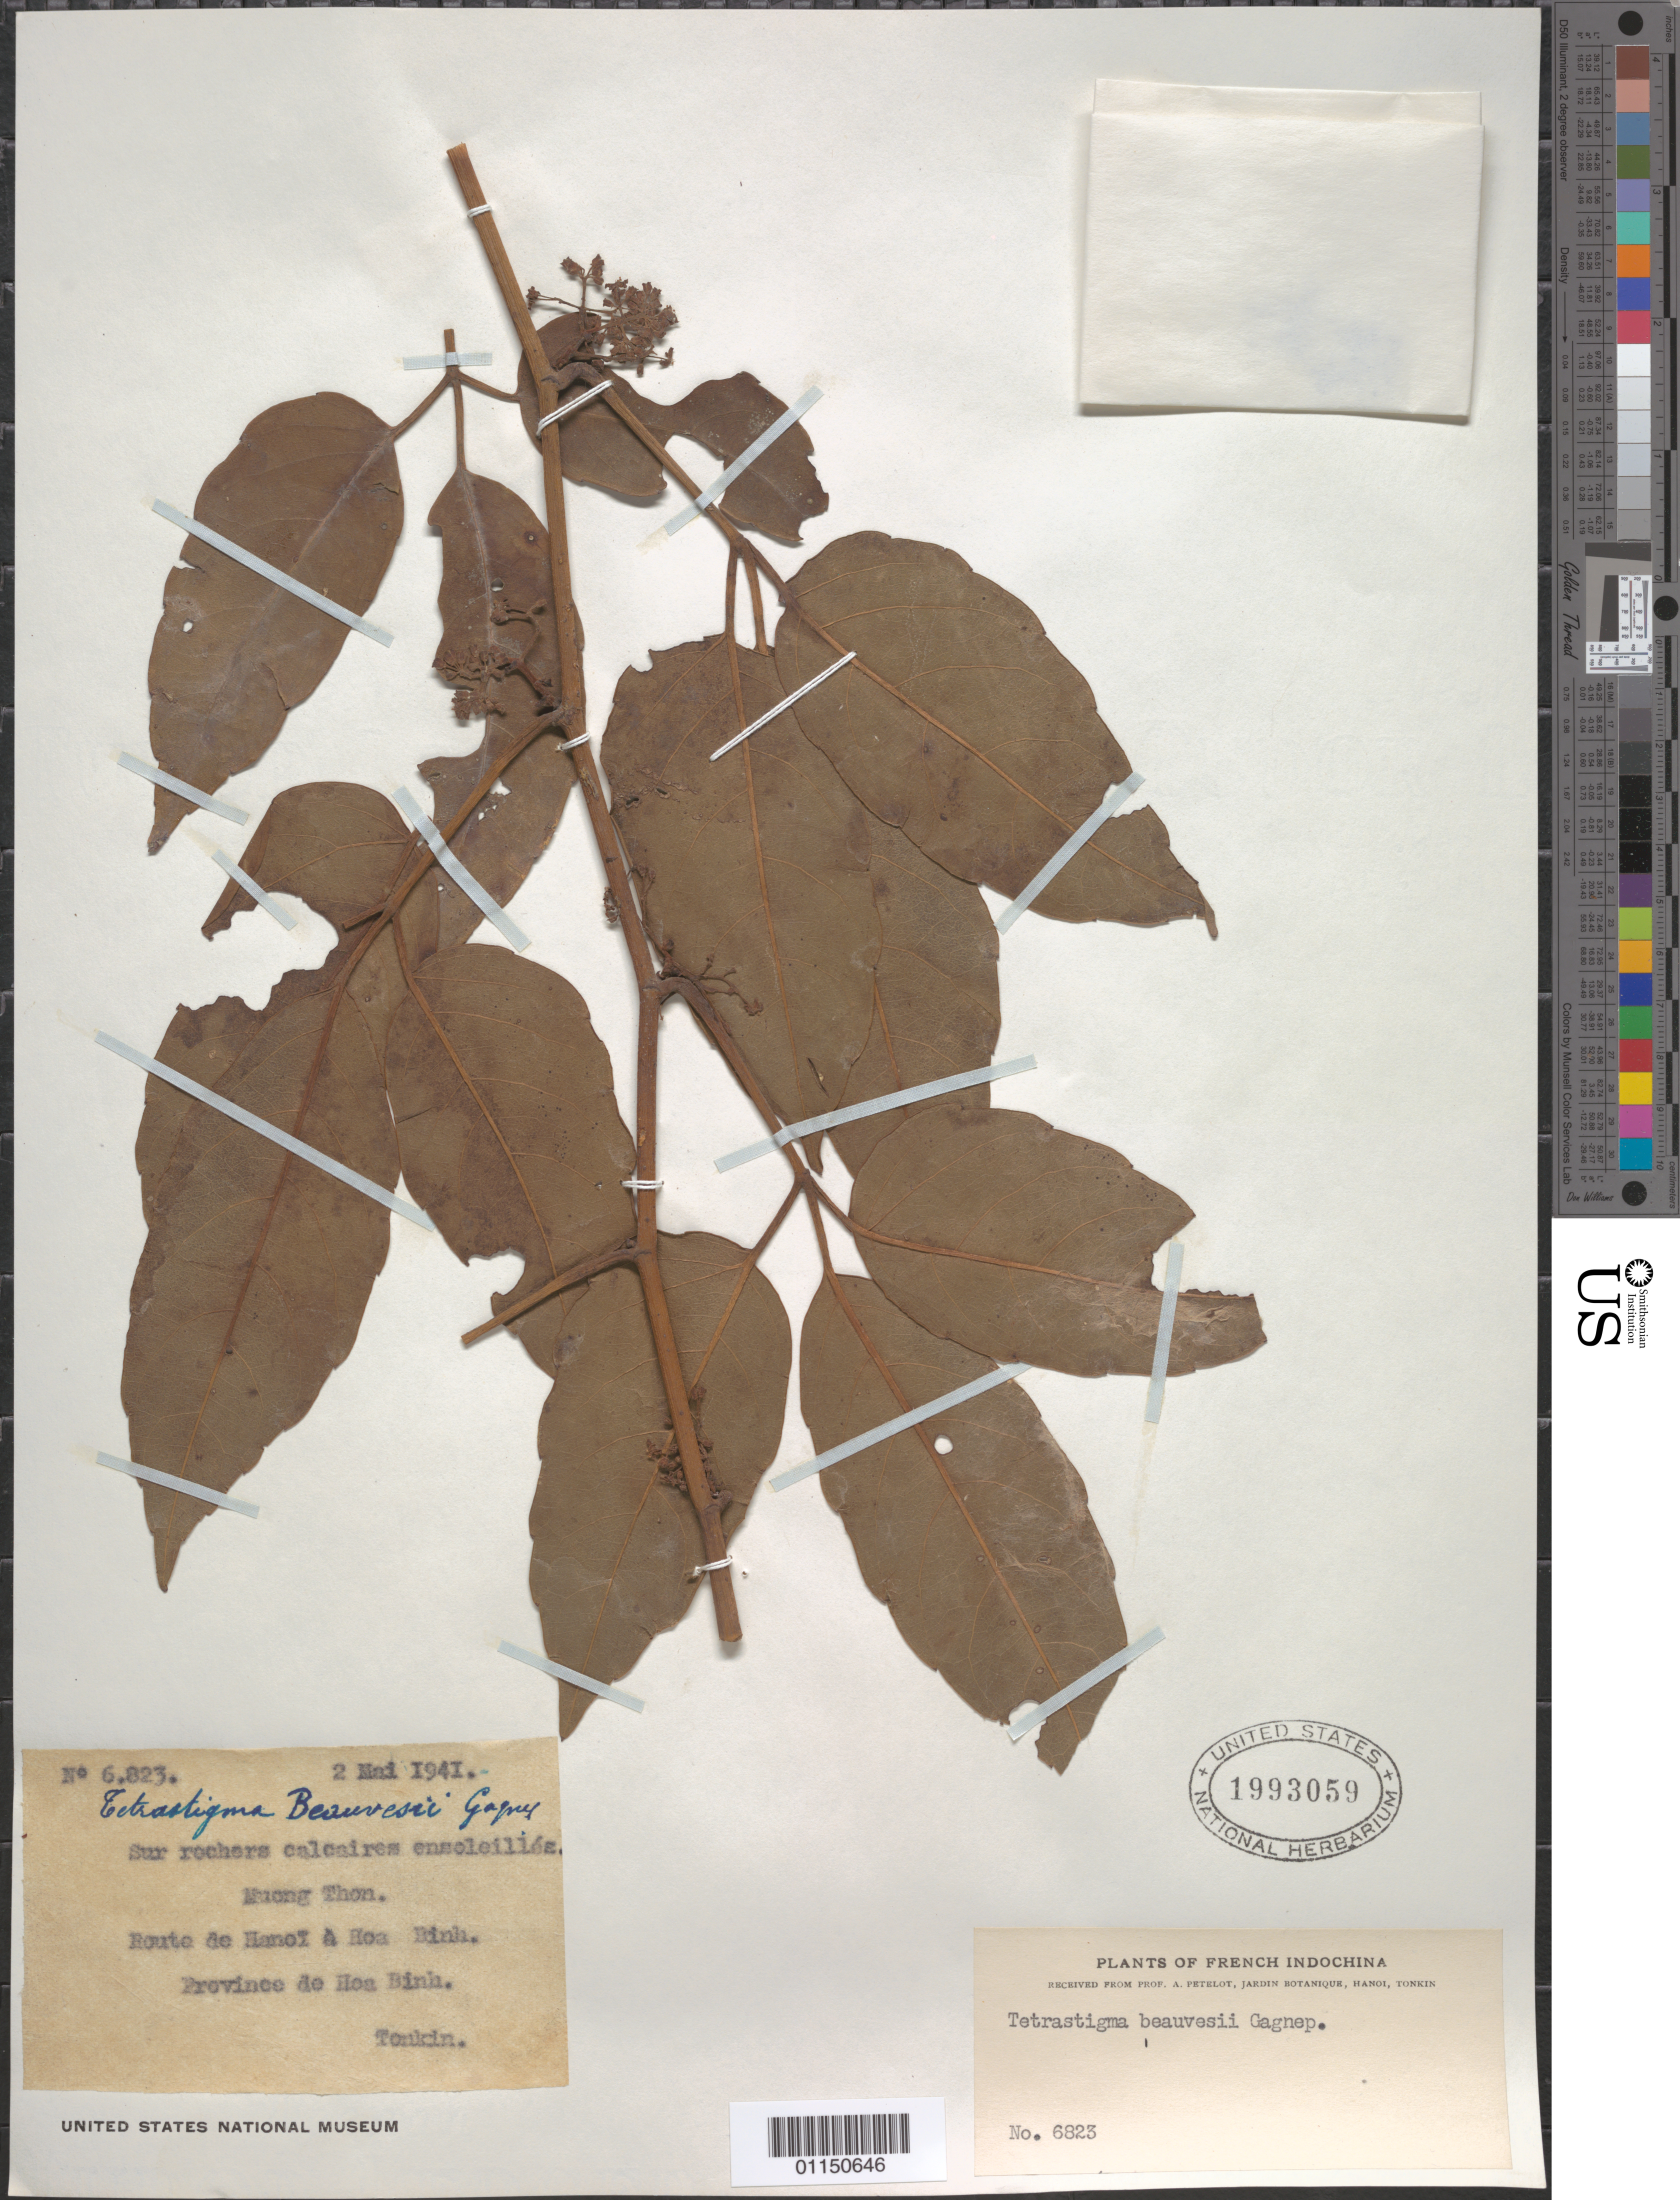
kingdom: Plantae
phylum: Tracheophyta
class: Magnoliopsida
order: Vitales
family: Vitaceae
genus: Tetrastigma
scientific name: Tetrastigma beauvaisii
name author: Gagnep.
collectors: A. Petelot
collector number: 6823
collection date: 1941-05-02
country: Vietnam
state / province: Ha Noi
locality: Tonkin. Rd de Hanoi & Hoa Binh.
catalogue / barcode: US 1993059